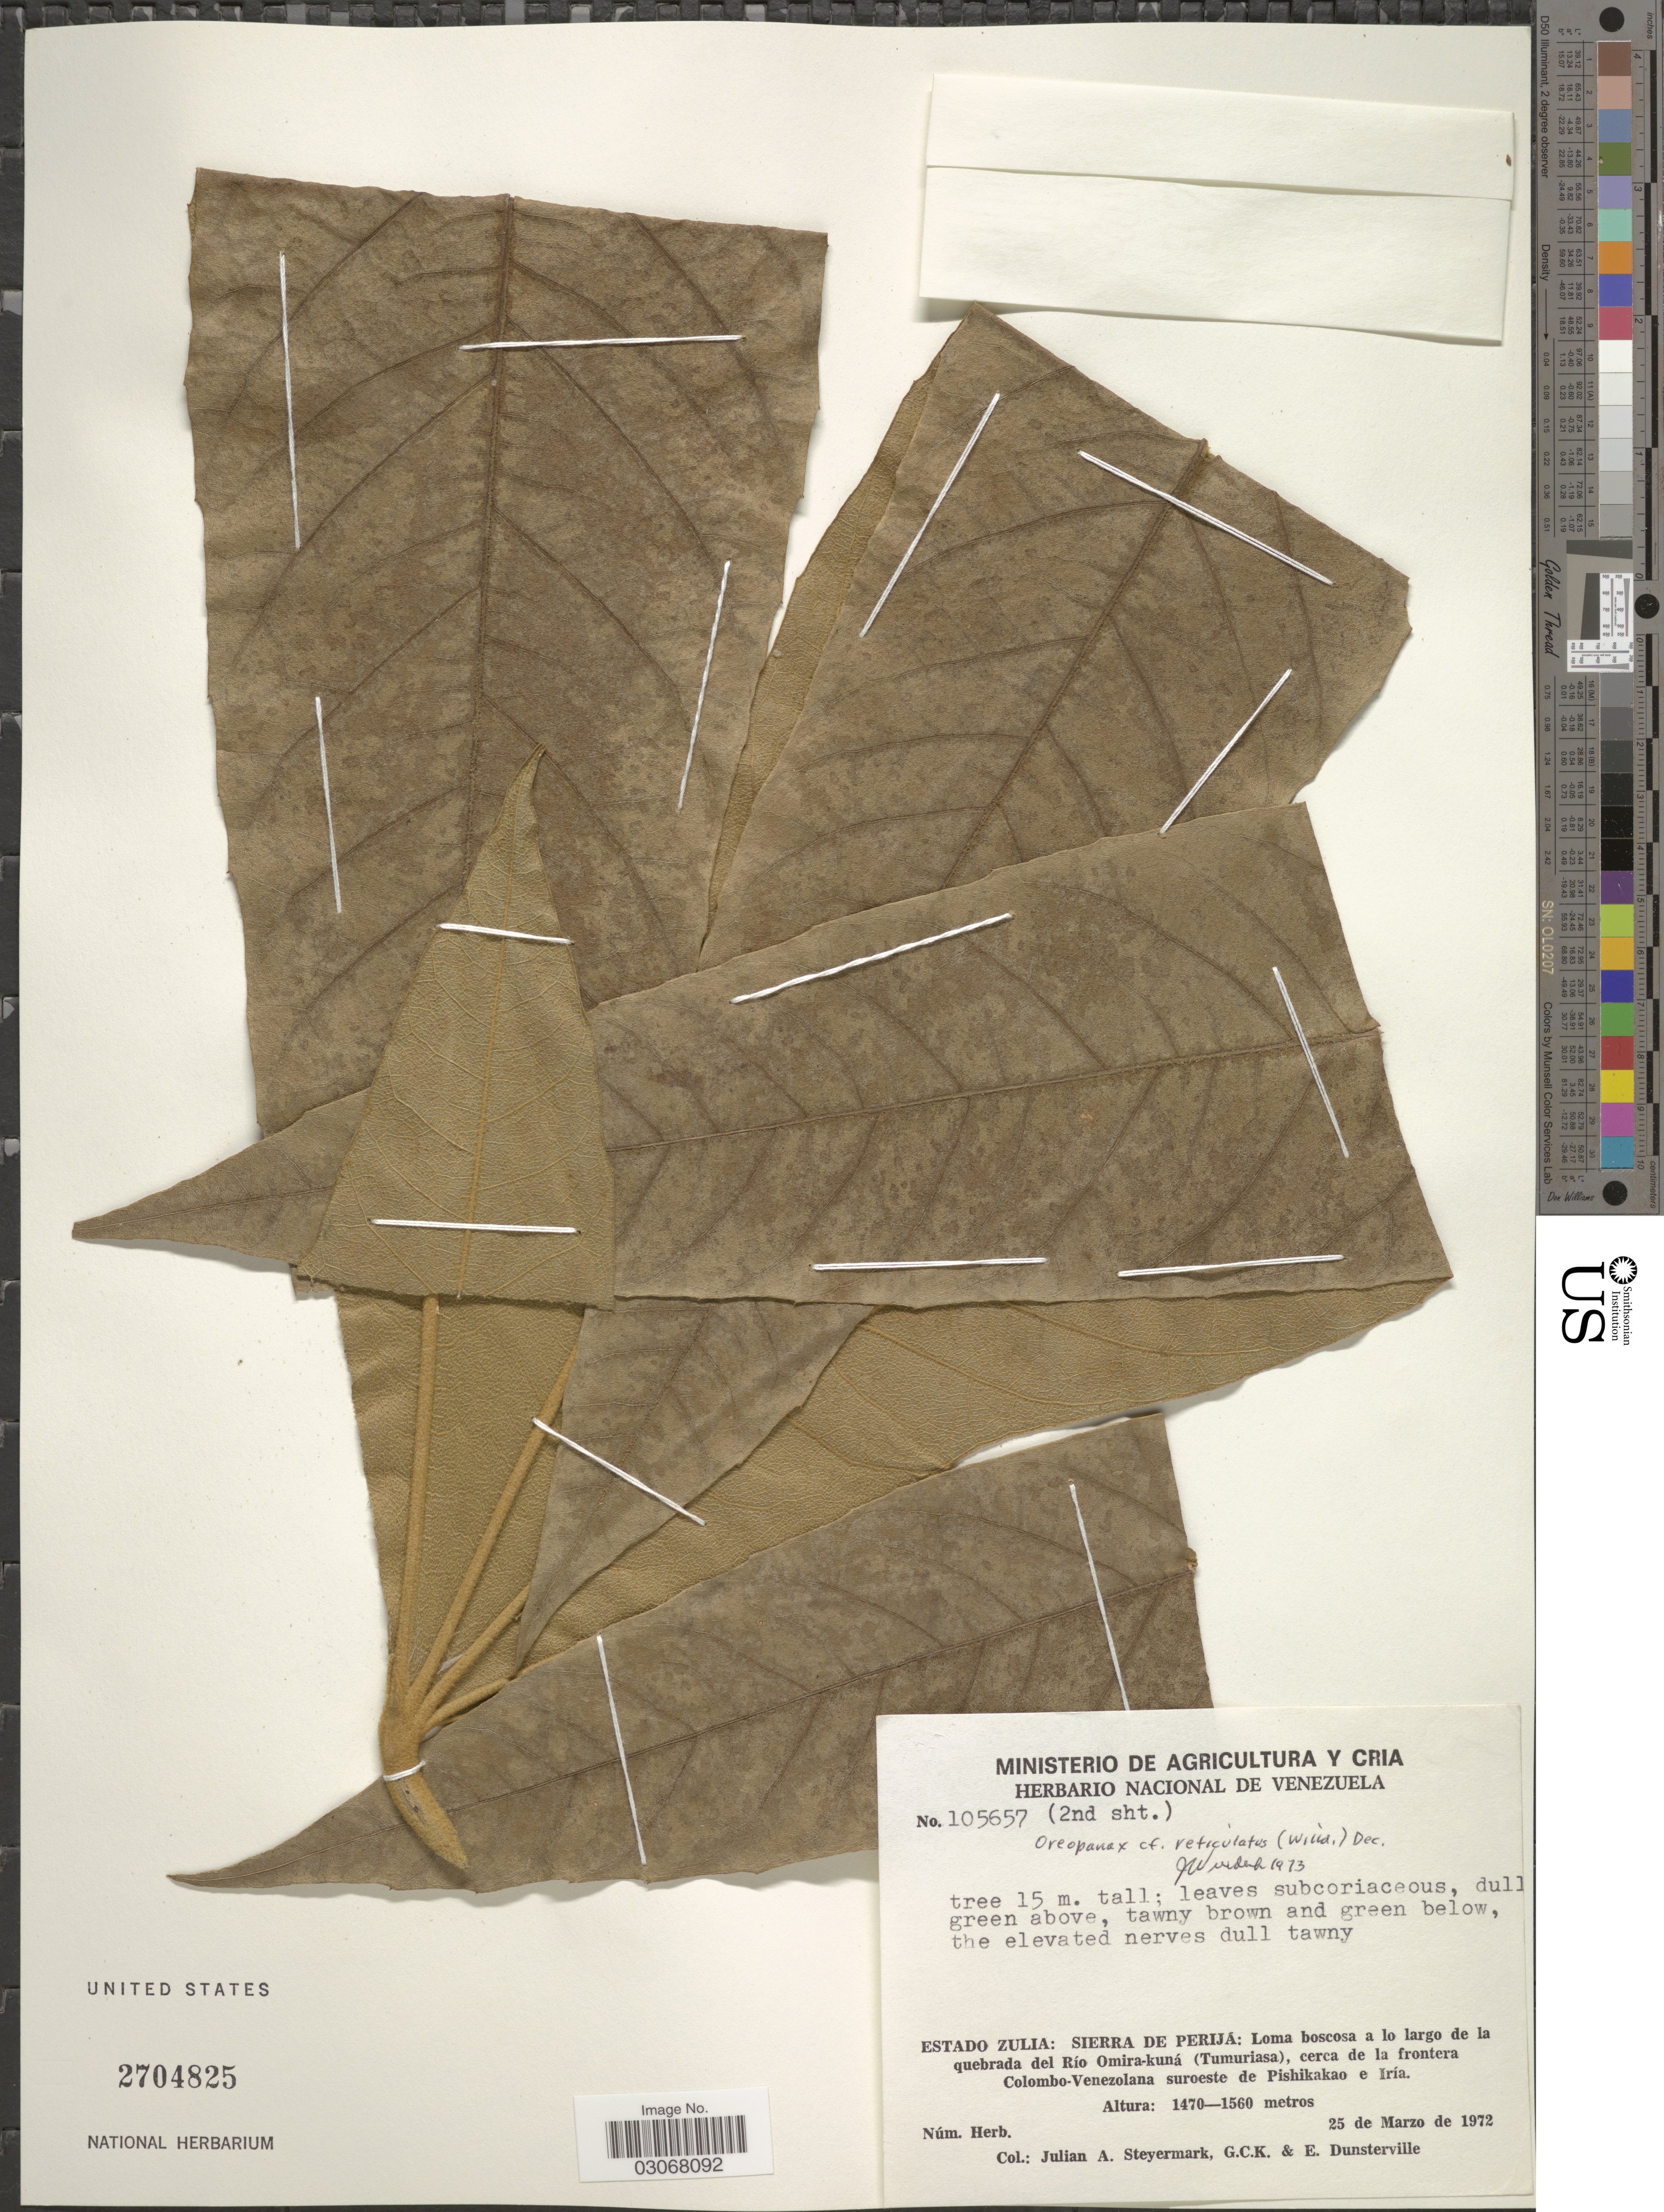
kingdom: Plantae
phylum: Tracheophyta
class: Magnoliopsida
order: Apiales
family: Araliaceae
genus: Oreopanax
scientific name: Oreopanax reticulatus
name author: (Willd. ex Schult.) Decne. & Planch.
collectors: J. Steyermark, G. C. K. Dunsterville & E. Dunsterville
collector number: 105657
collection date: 1972-03-25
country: Venezuela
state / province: Zulia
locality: Estado Zulia: Sierra de Perijá: Loma boscosa a lo largo de la quebrada del Río Omira-kuná (Tumuriasa), cerca de la frontera Colombo-Venezolana suroeste de Pishikakao e Iría.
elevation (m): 1470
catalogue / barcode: US 2704825